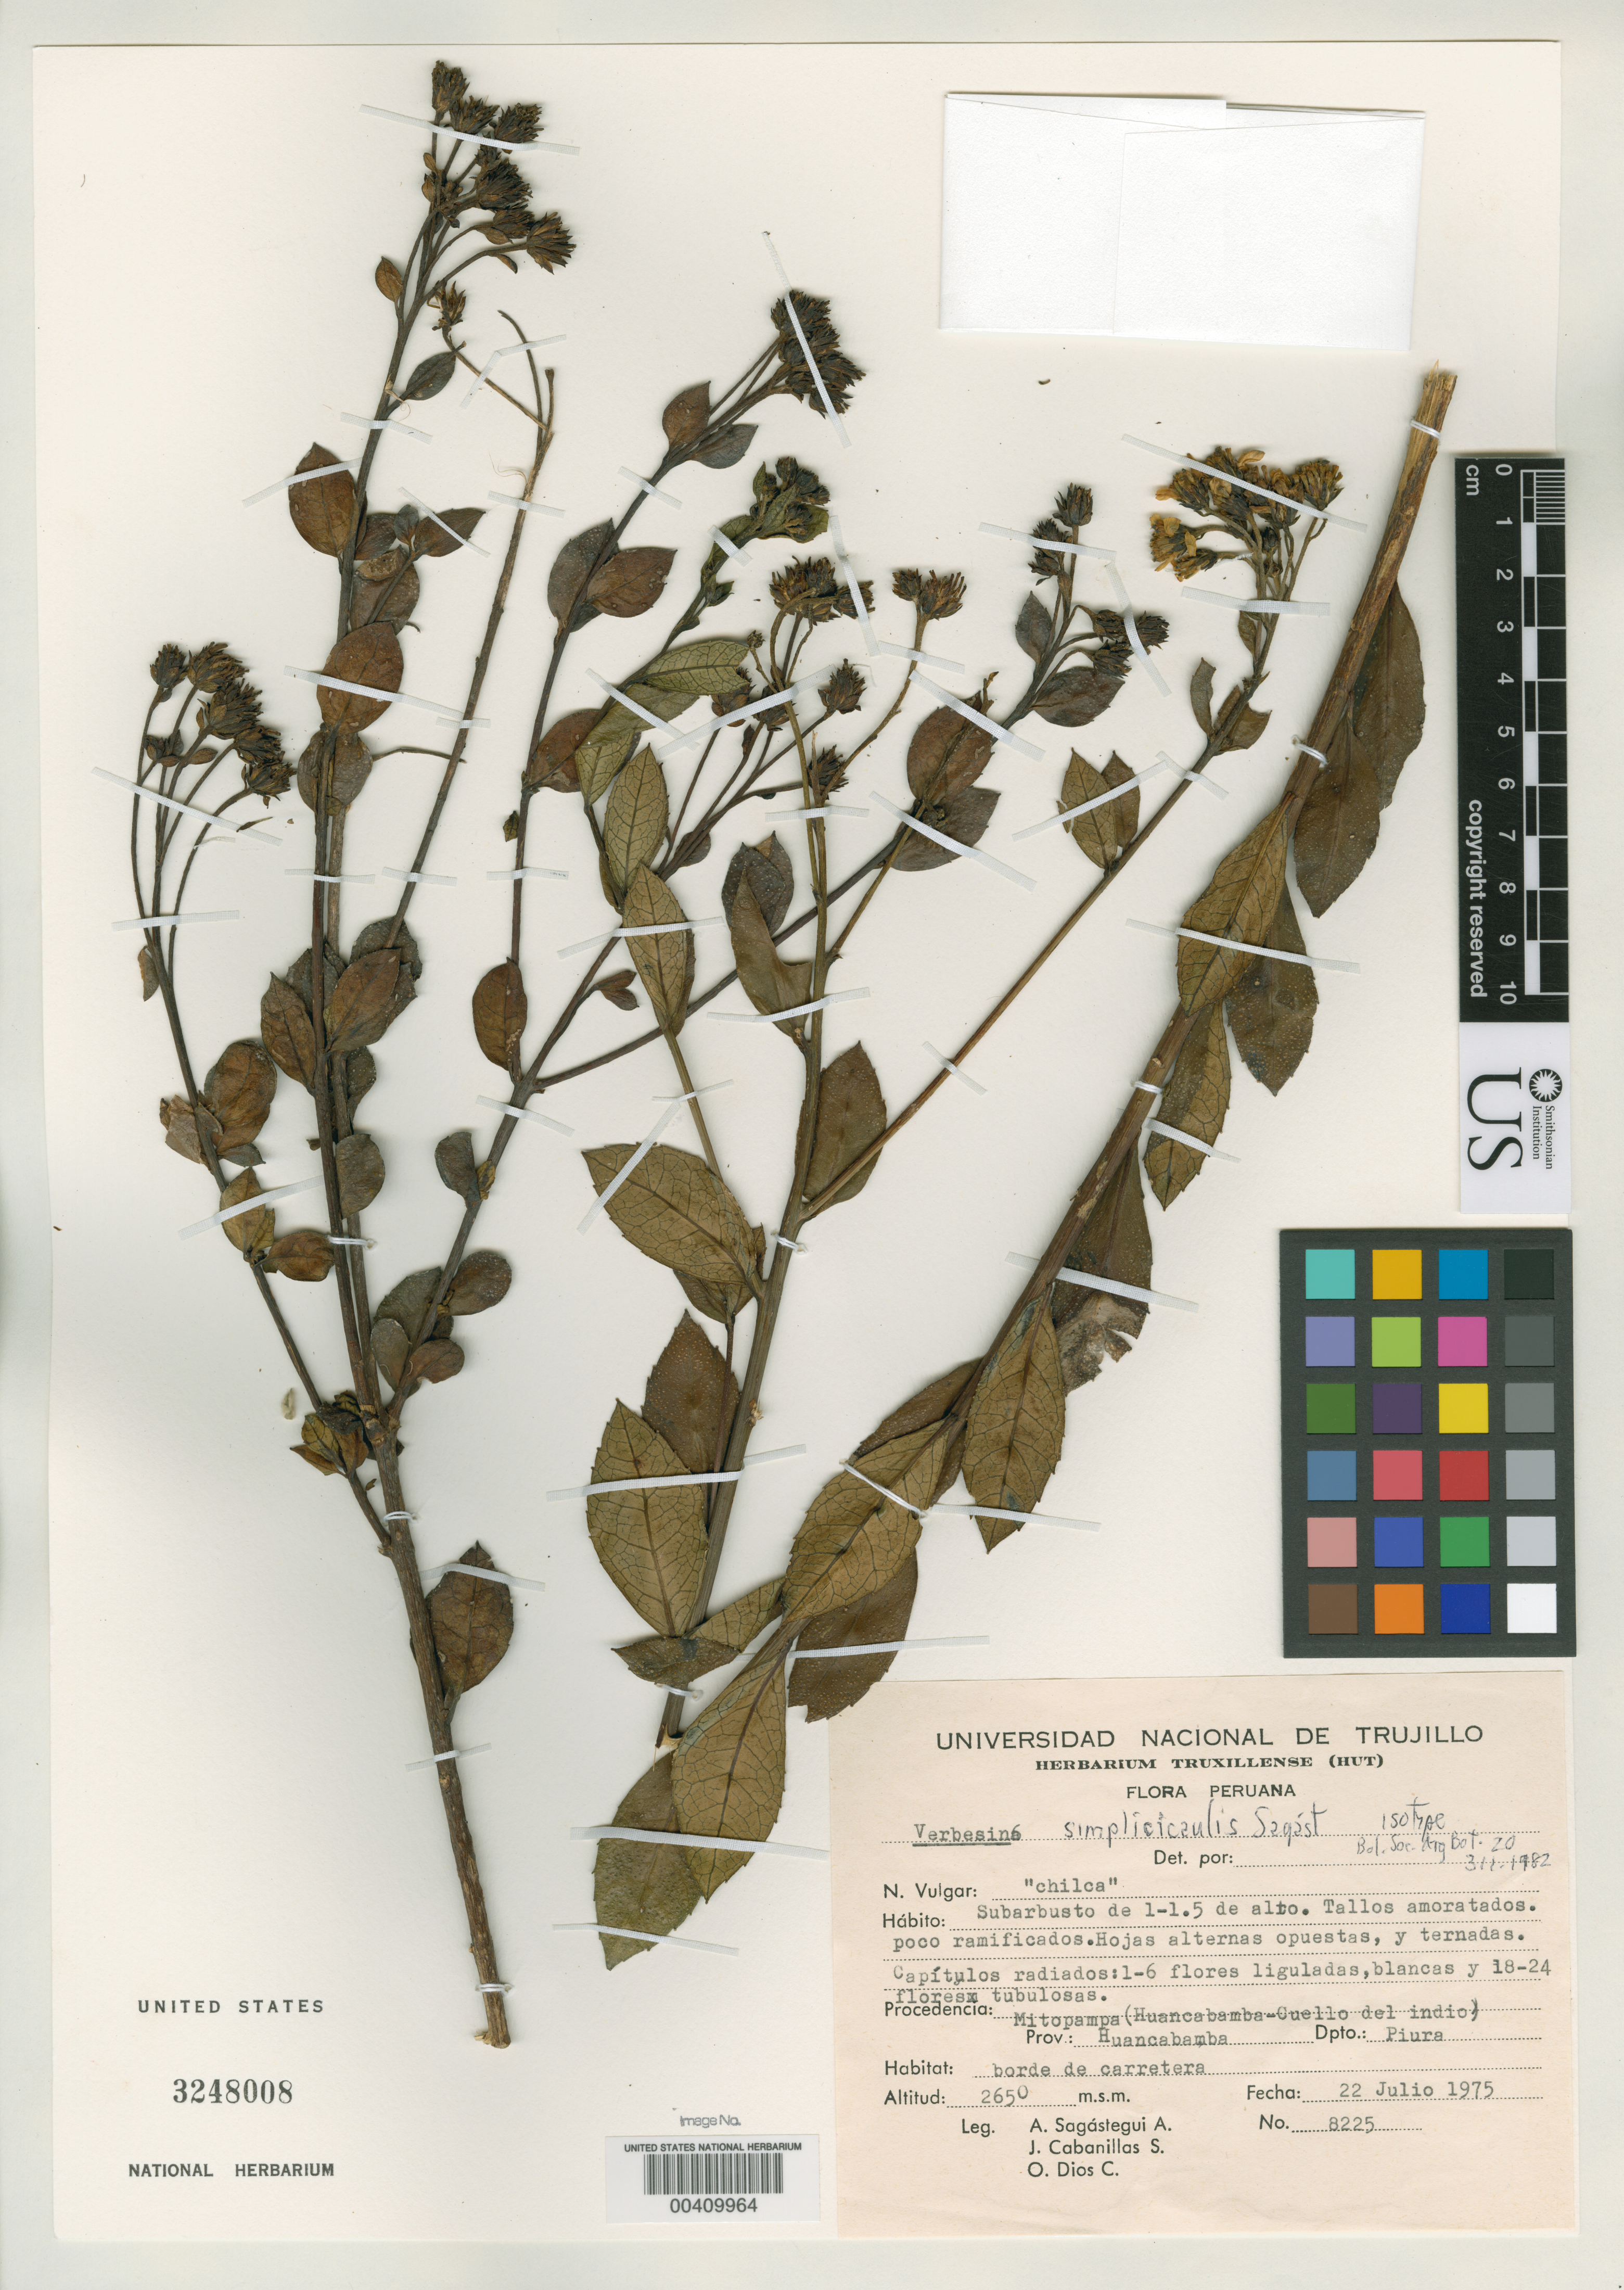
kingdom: Plantae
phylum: Tracheophyta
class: Magnoliopsida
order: Asterales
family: Asteraceae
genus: Verbesina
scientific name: Verbesina simplicaulis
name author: Sagást.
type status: Isotype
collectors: A. Sagástegui A., J. Cabanillas S. & O. Dios C.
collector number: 8225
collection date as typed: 22 Jul 1975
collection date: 1975-07-22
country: Peru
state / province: Piura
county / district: Huancabamba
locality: Mitopampa (Huancabamba - Cuello del Indio).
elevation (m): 2650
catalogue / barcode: US 3248008